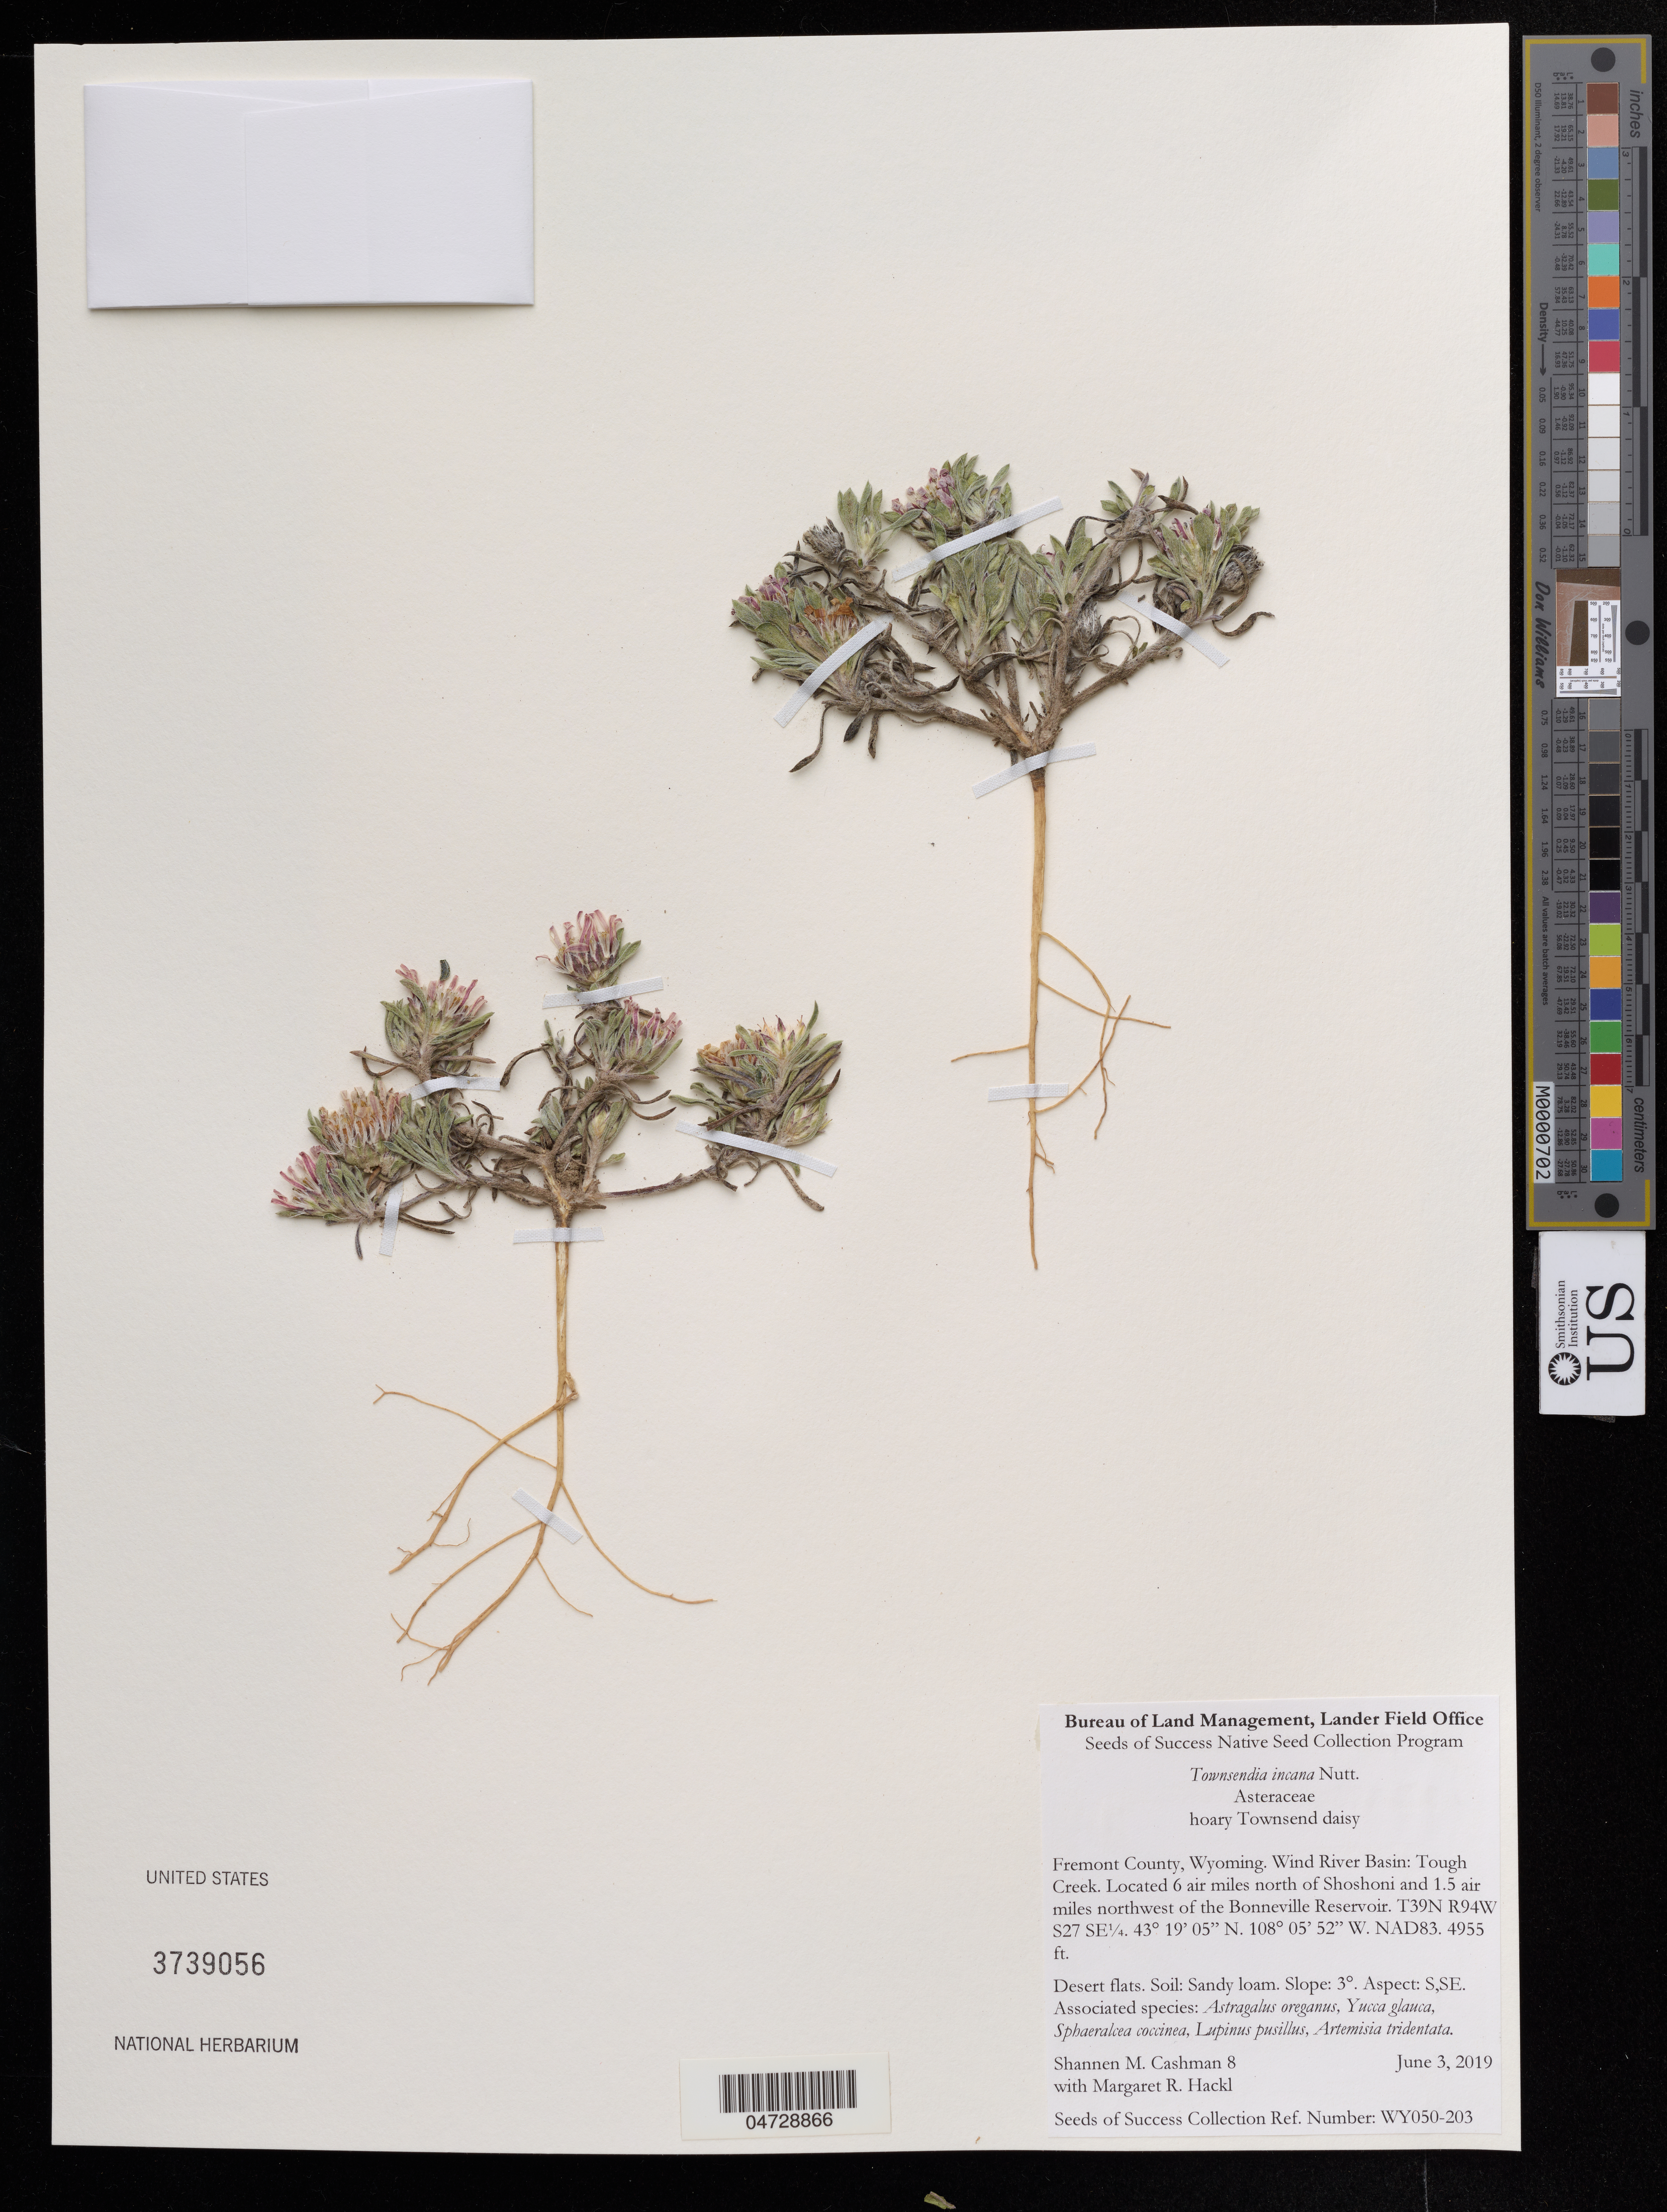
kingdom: Plantae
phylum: Tracheophyta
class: Magnoliopsida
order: Asterales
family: Asteraceae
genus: Townsendia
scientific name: Townsendia incana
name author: Nutt.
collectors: S. Cashman & M. Hackl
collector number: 8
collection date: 2019-06-03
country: United States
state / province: Wyoming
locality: Fremont County. Wind River Basin: Tough Creek. 6 air miles north of Shoshoni and 1.5 air miles northwest of the Bonneville Reservoir.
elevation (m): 1510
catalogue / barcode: US 3739056